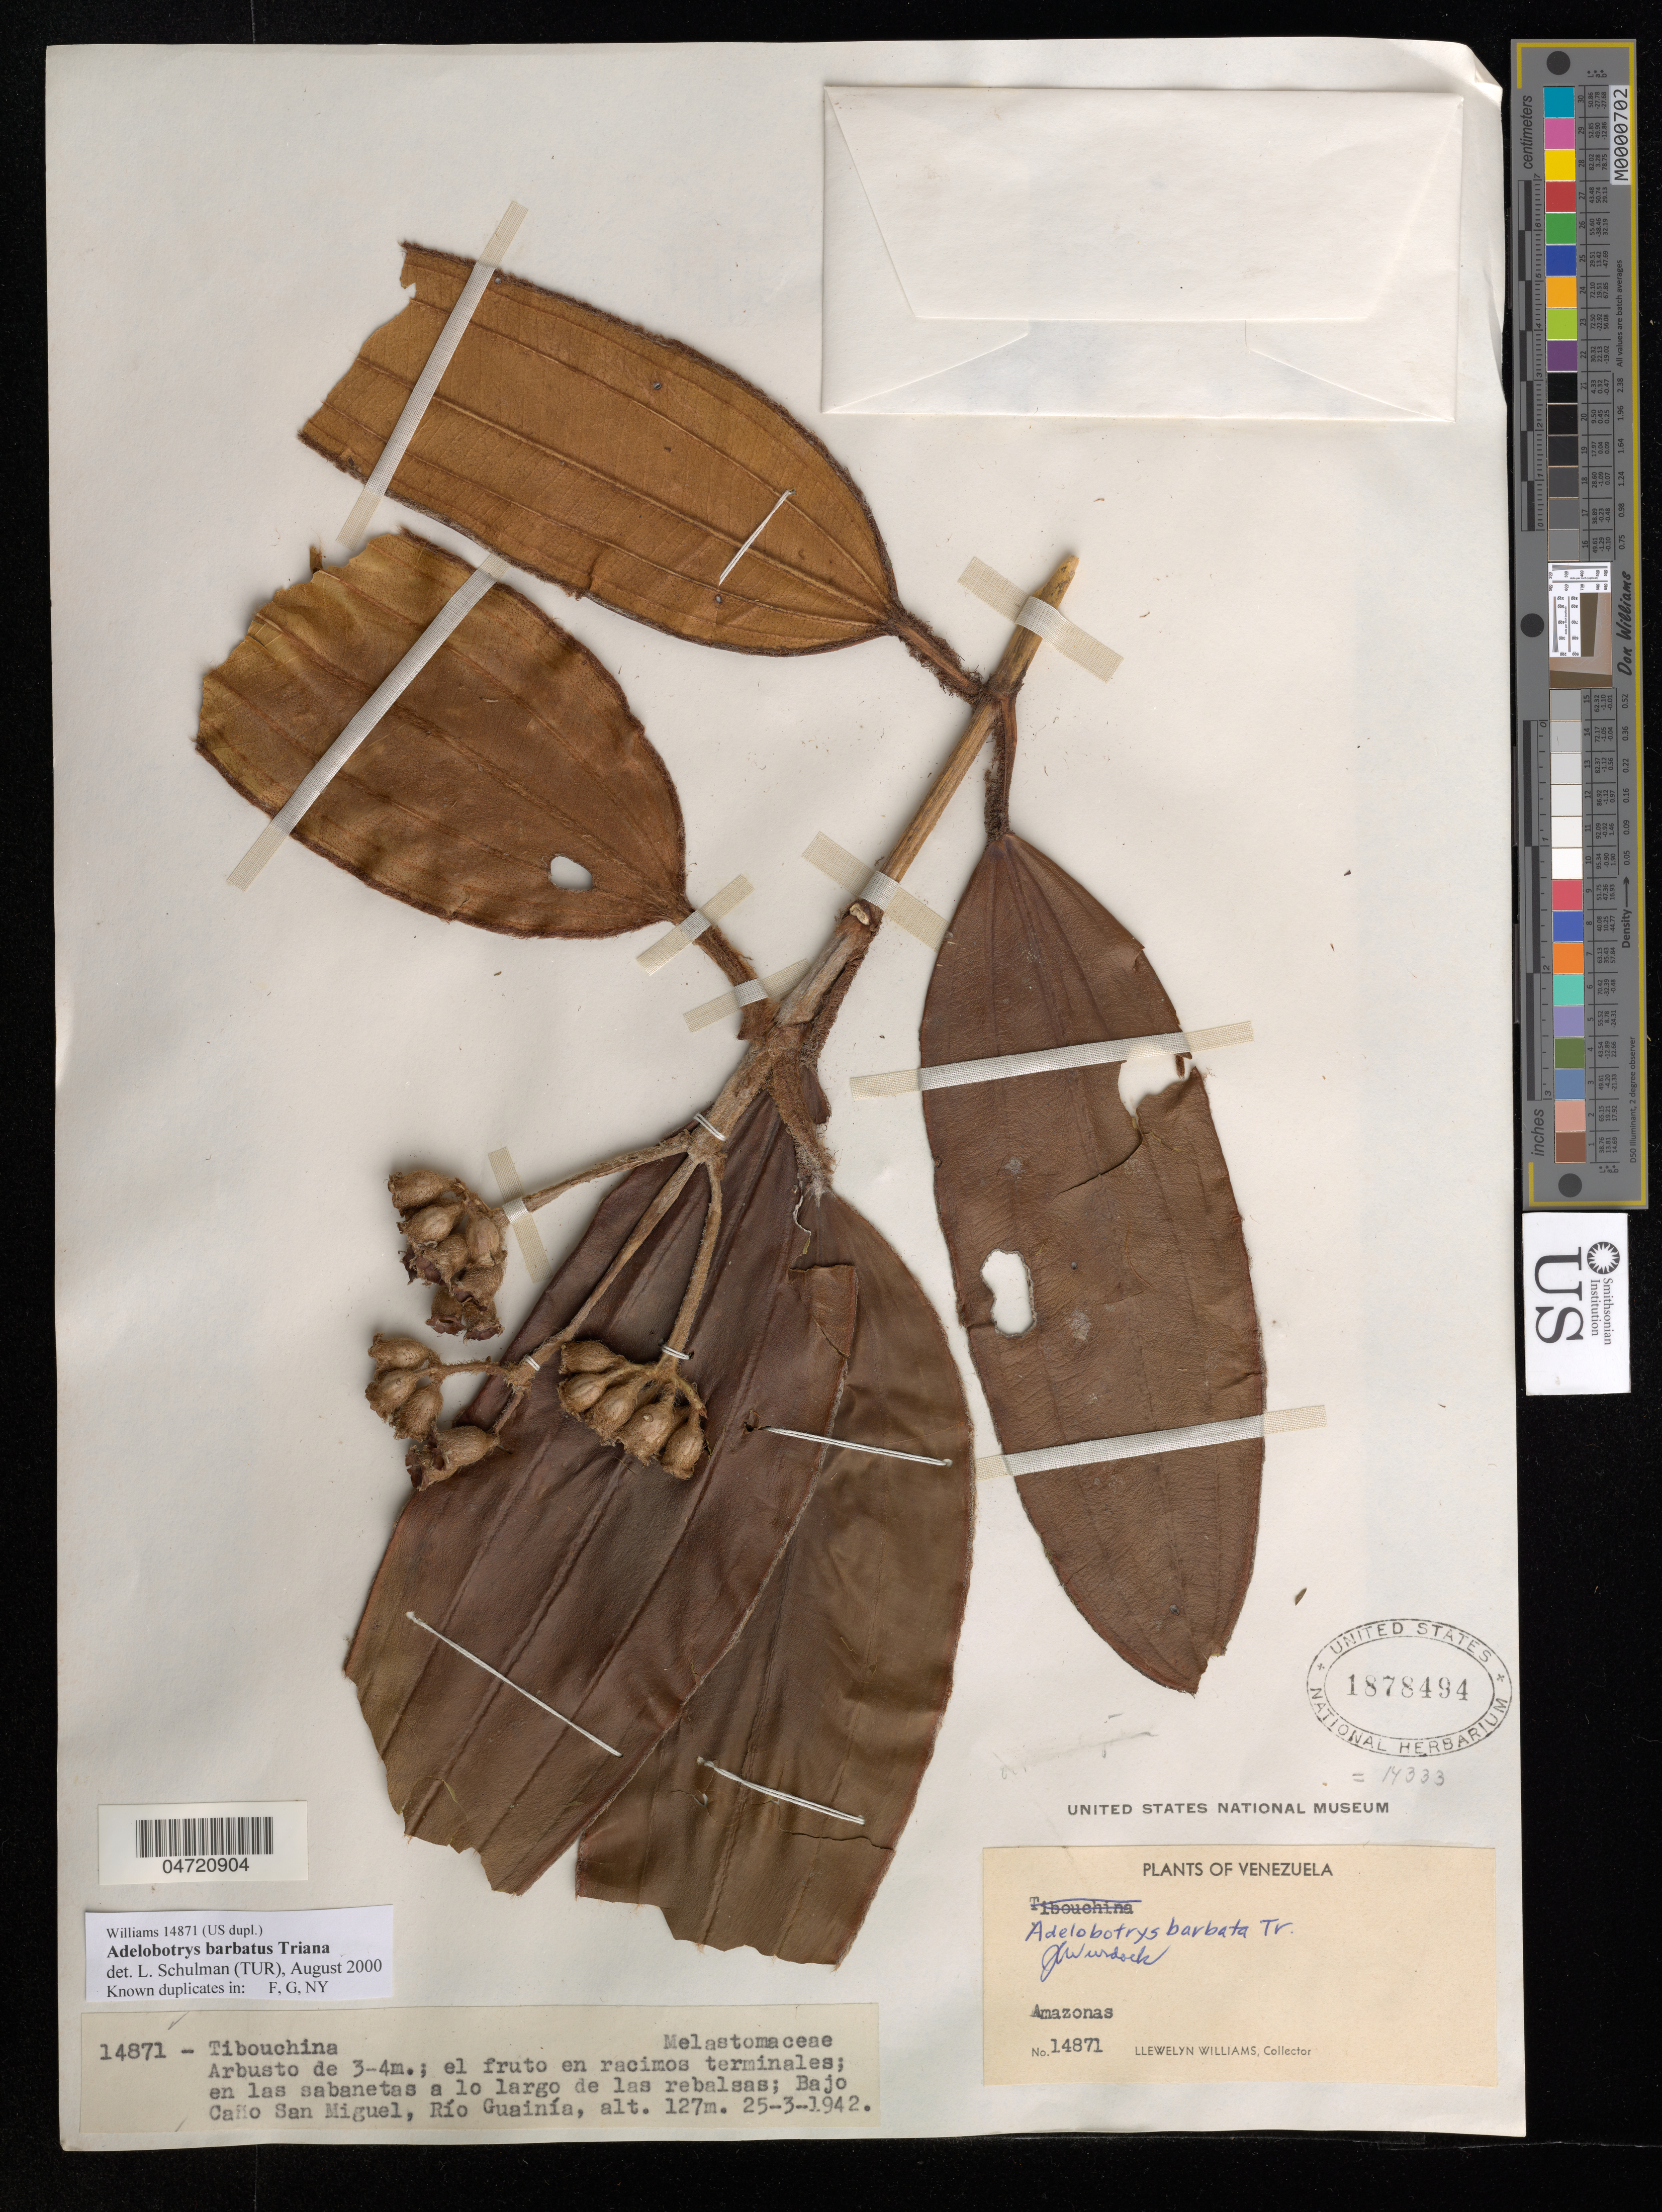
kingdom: Plantae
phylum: Tracheophyta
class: Magnoliopsida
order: Myrtales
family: Melastomataceae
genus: Adelobotrys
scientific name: Adelobotrys barbatus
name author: Triana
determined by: Schulman, Leif, (TUR), University of Turku (FINLAND)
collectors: Ll. Williams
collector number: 14871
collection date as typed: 25-Mar-42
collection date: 1942-03-25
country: Venezuela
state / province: Amazonas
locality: San Miguel, Río Guainía, Baja Caño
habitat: En las sabanetas a lo largo de las rebalasas; Bajo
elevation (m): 127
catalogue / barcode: US 1878494